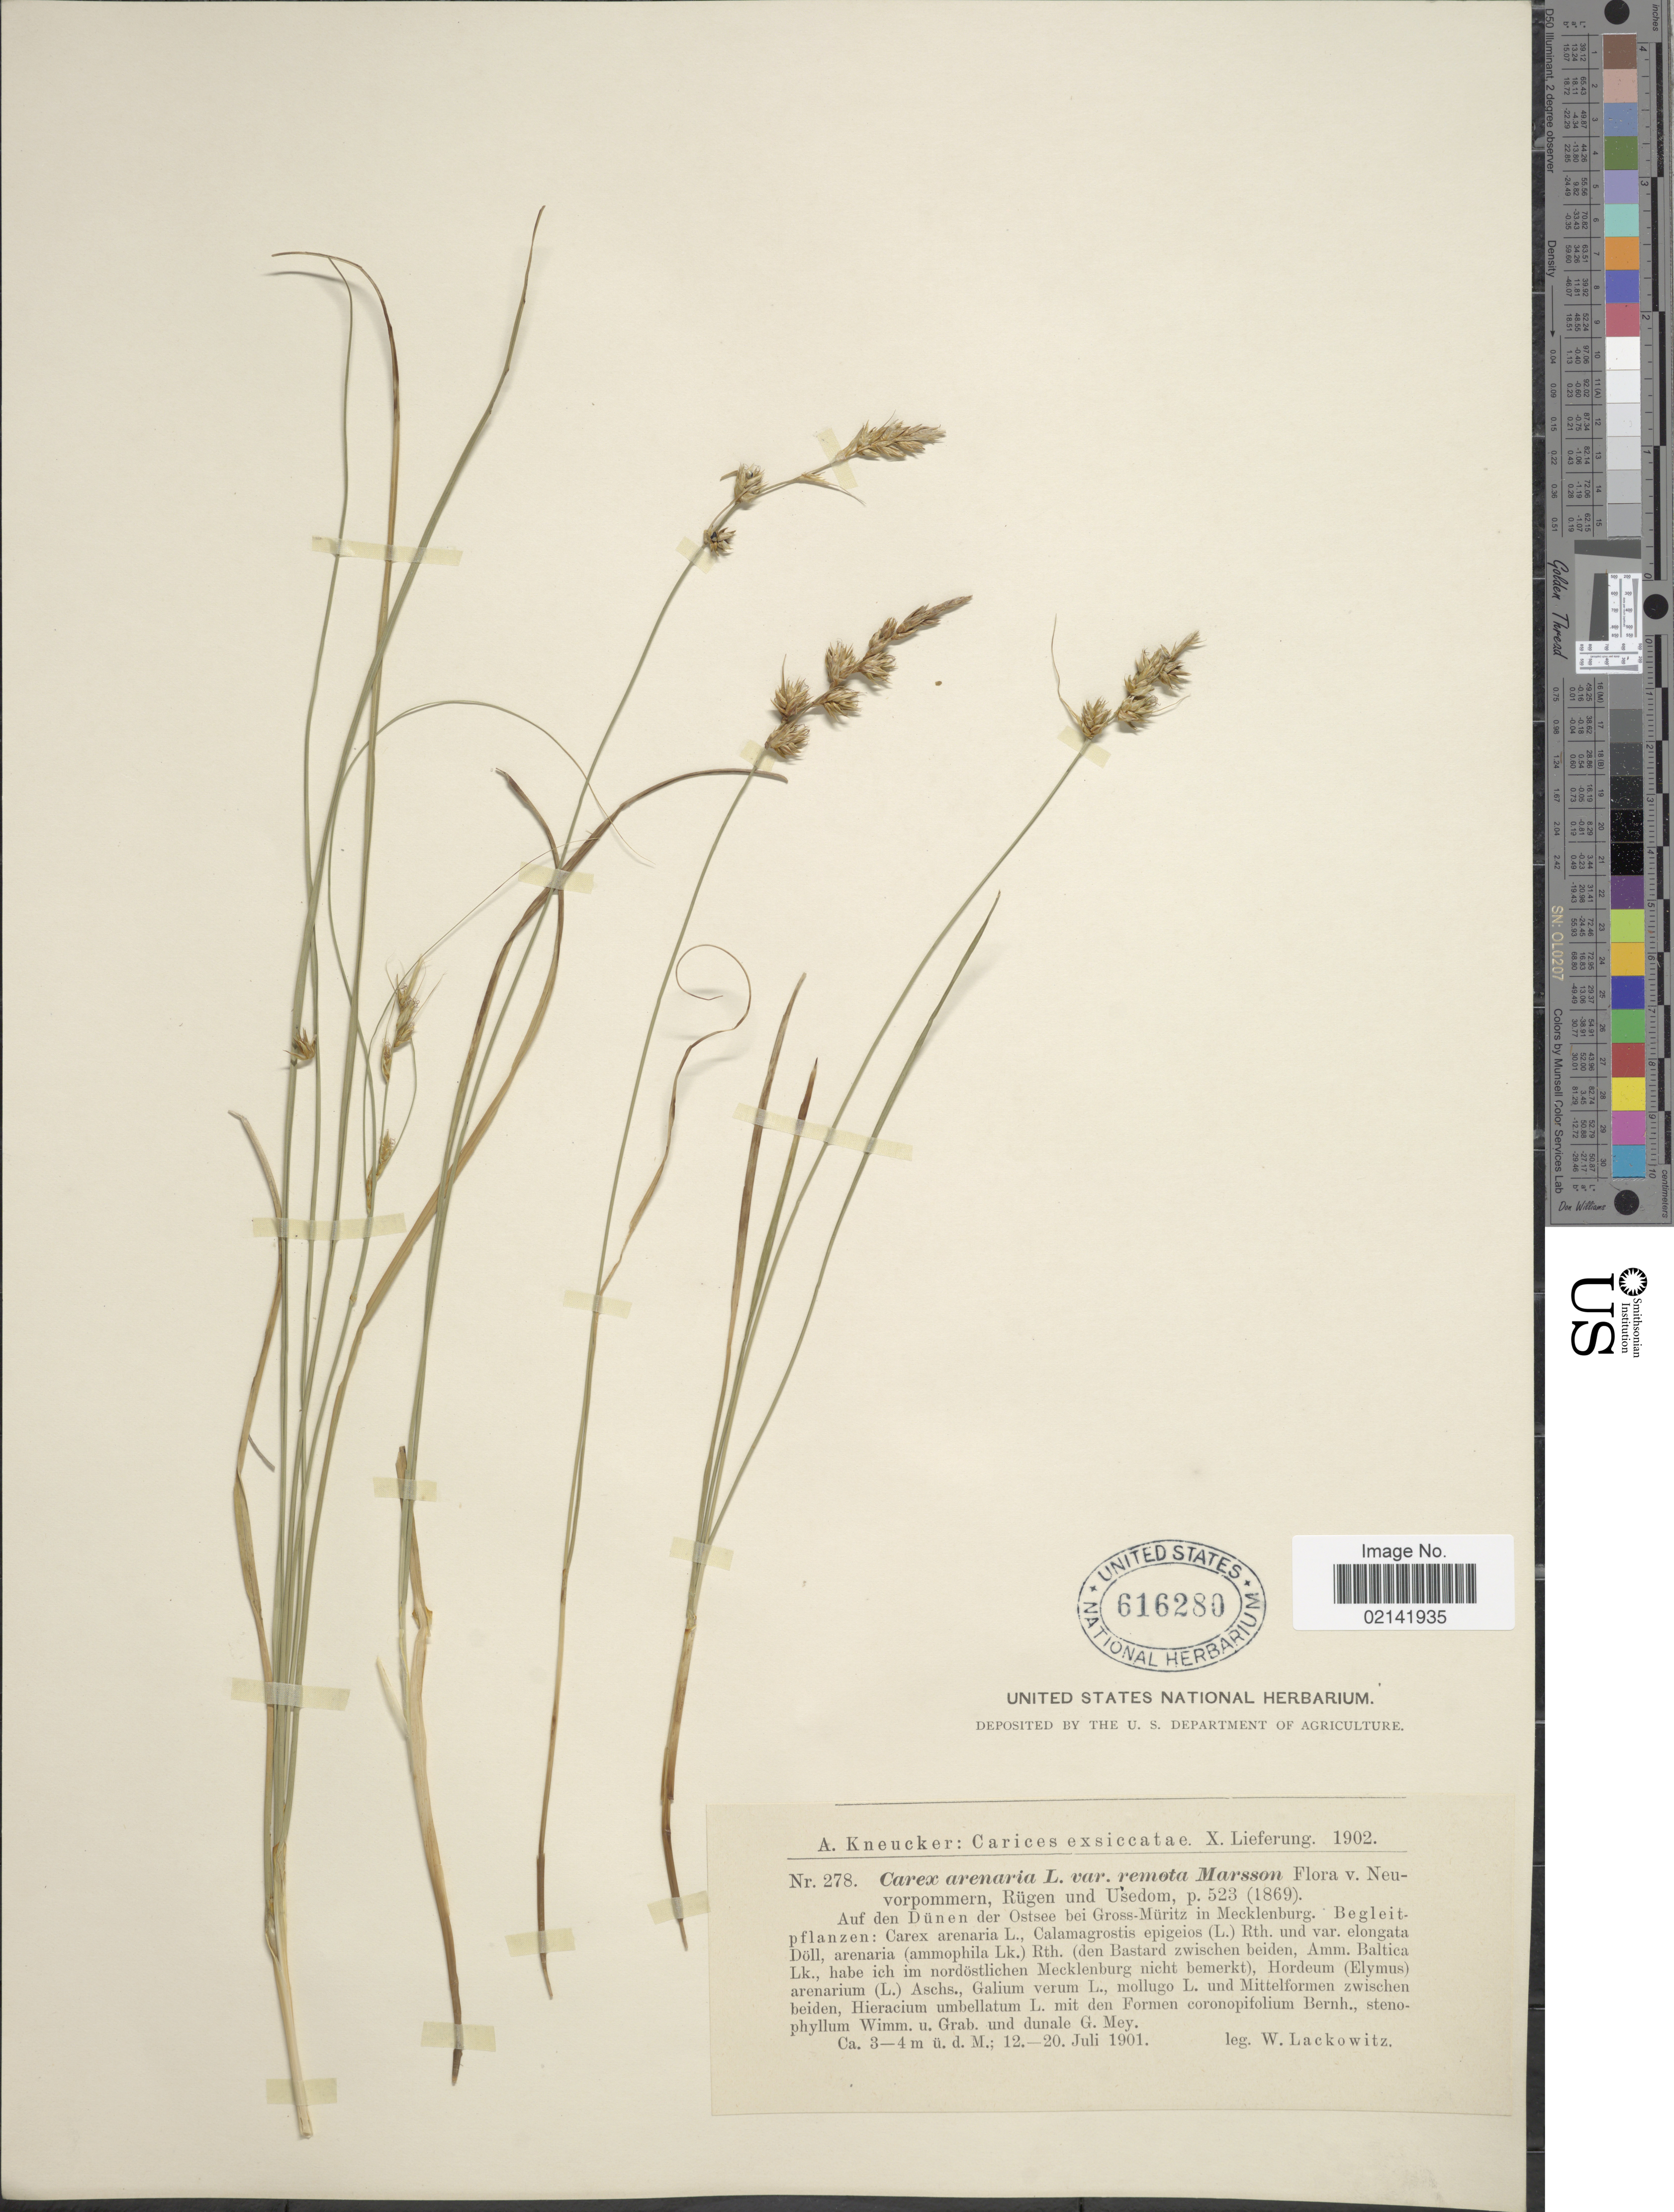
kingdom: Plantae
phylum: Tracheophyta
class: Liliopsida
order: Poales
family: Cyperaceae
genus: Carex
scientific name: Carex arenaria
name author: L.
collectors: W. Lackowitz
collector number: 278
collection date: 1901-07-12/1901-07-20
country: Germany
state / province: Mecklenburg-Vorpommern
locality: Auf den Dunen der Ostsee bei Gross-Muritz in mecklenburg.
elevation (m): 3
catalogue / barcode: US 616280